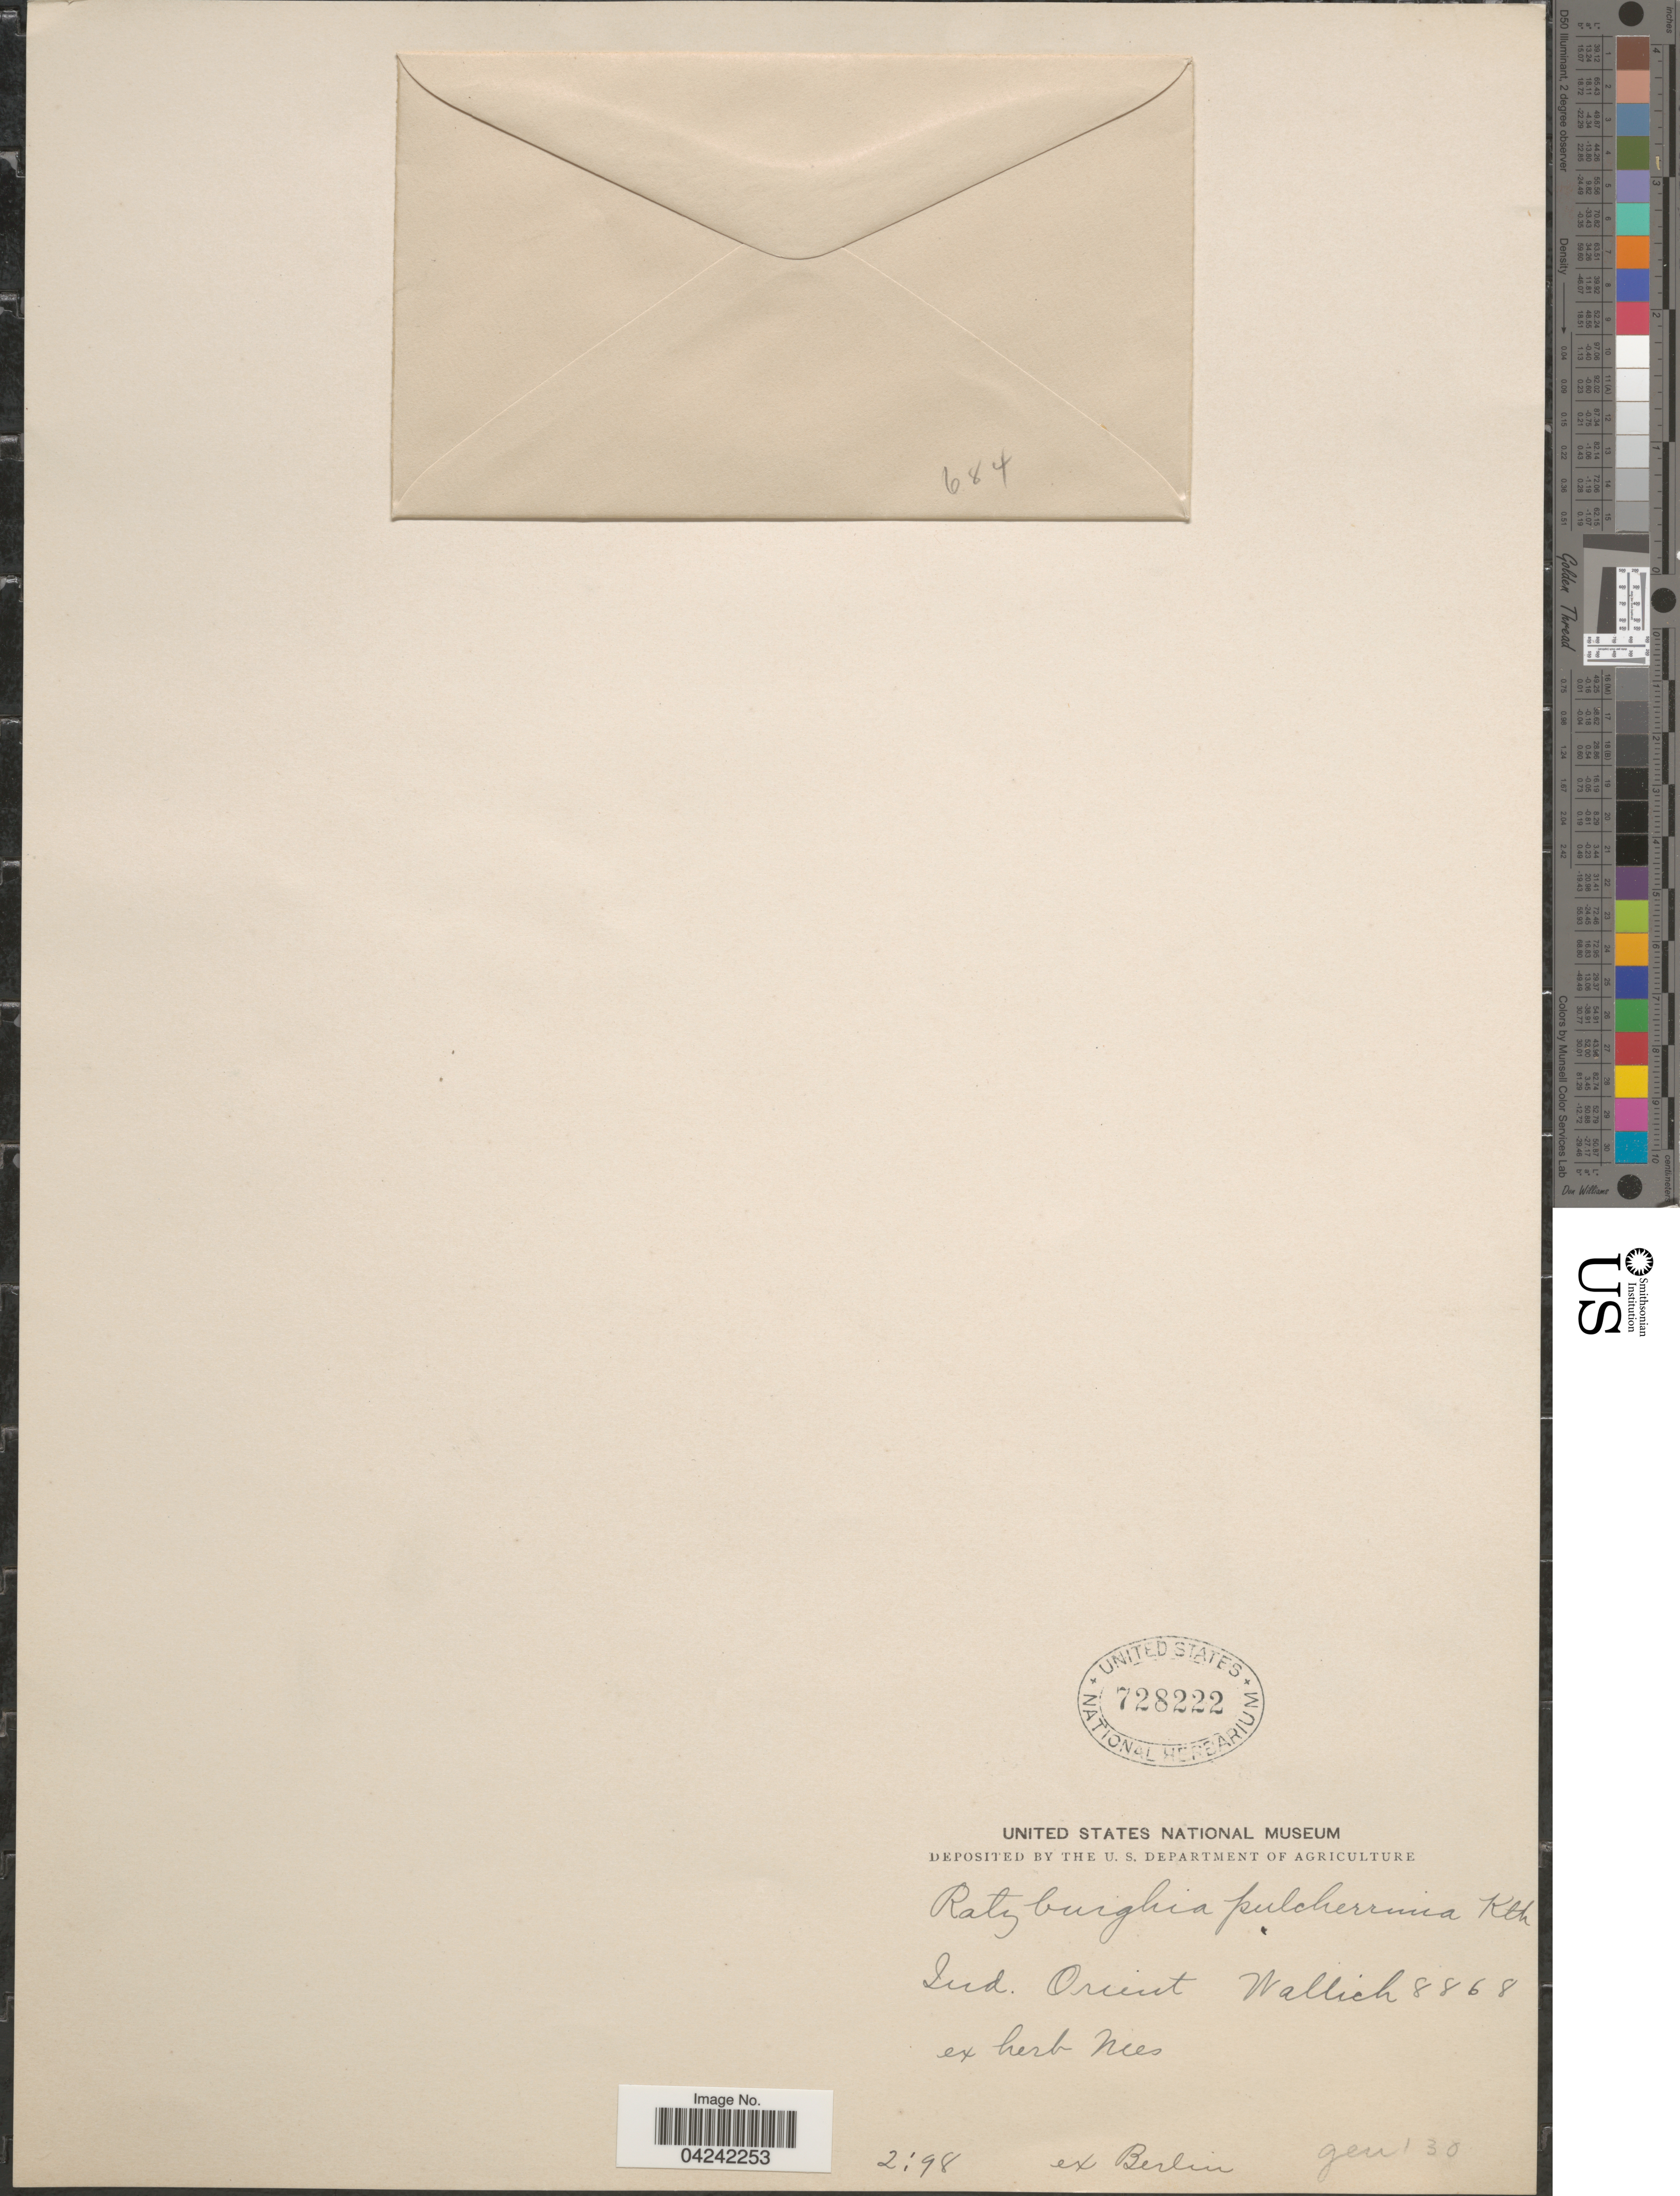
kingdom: Plantae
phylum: Tracheophyta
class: Liliopsida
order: Poales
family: Poaceae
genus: Ratzeburgia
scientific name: Ratzeburgia pulcherrima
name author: Kunth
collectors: -- Wallich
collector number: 8868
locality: Ind. Orient.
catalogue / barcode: US 728222